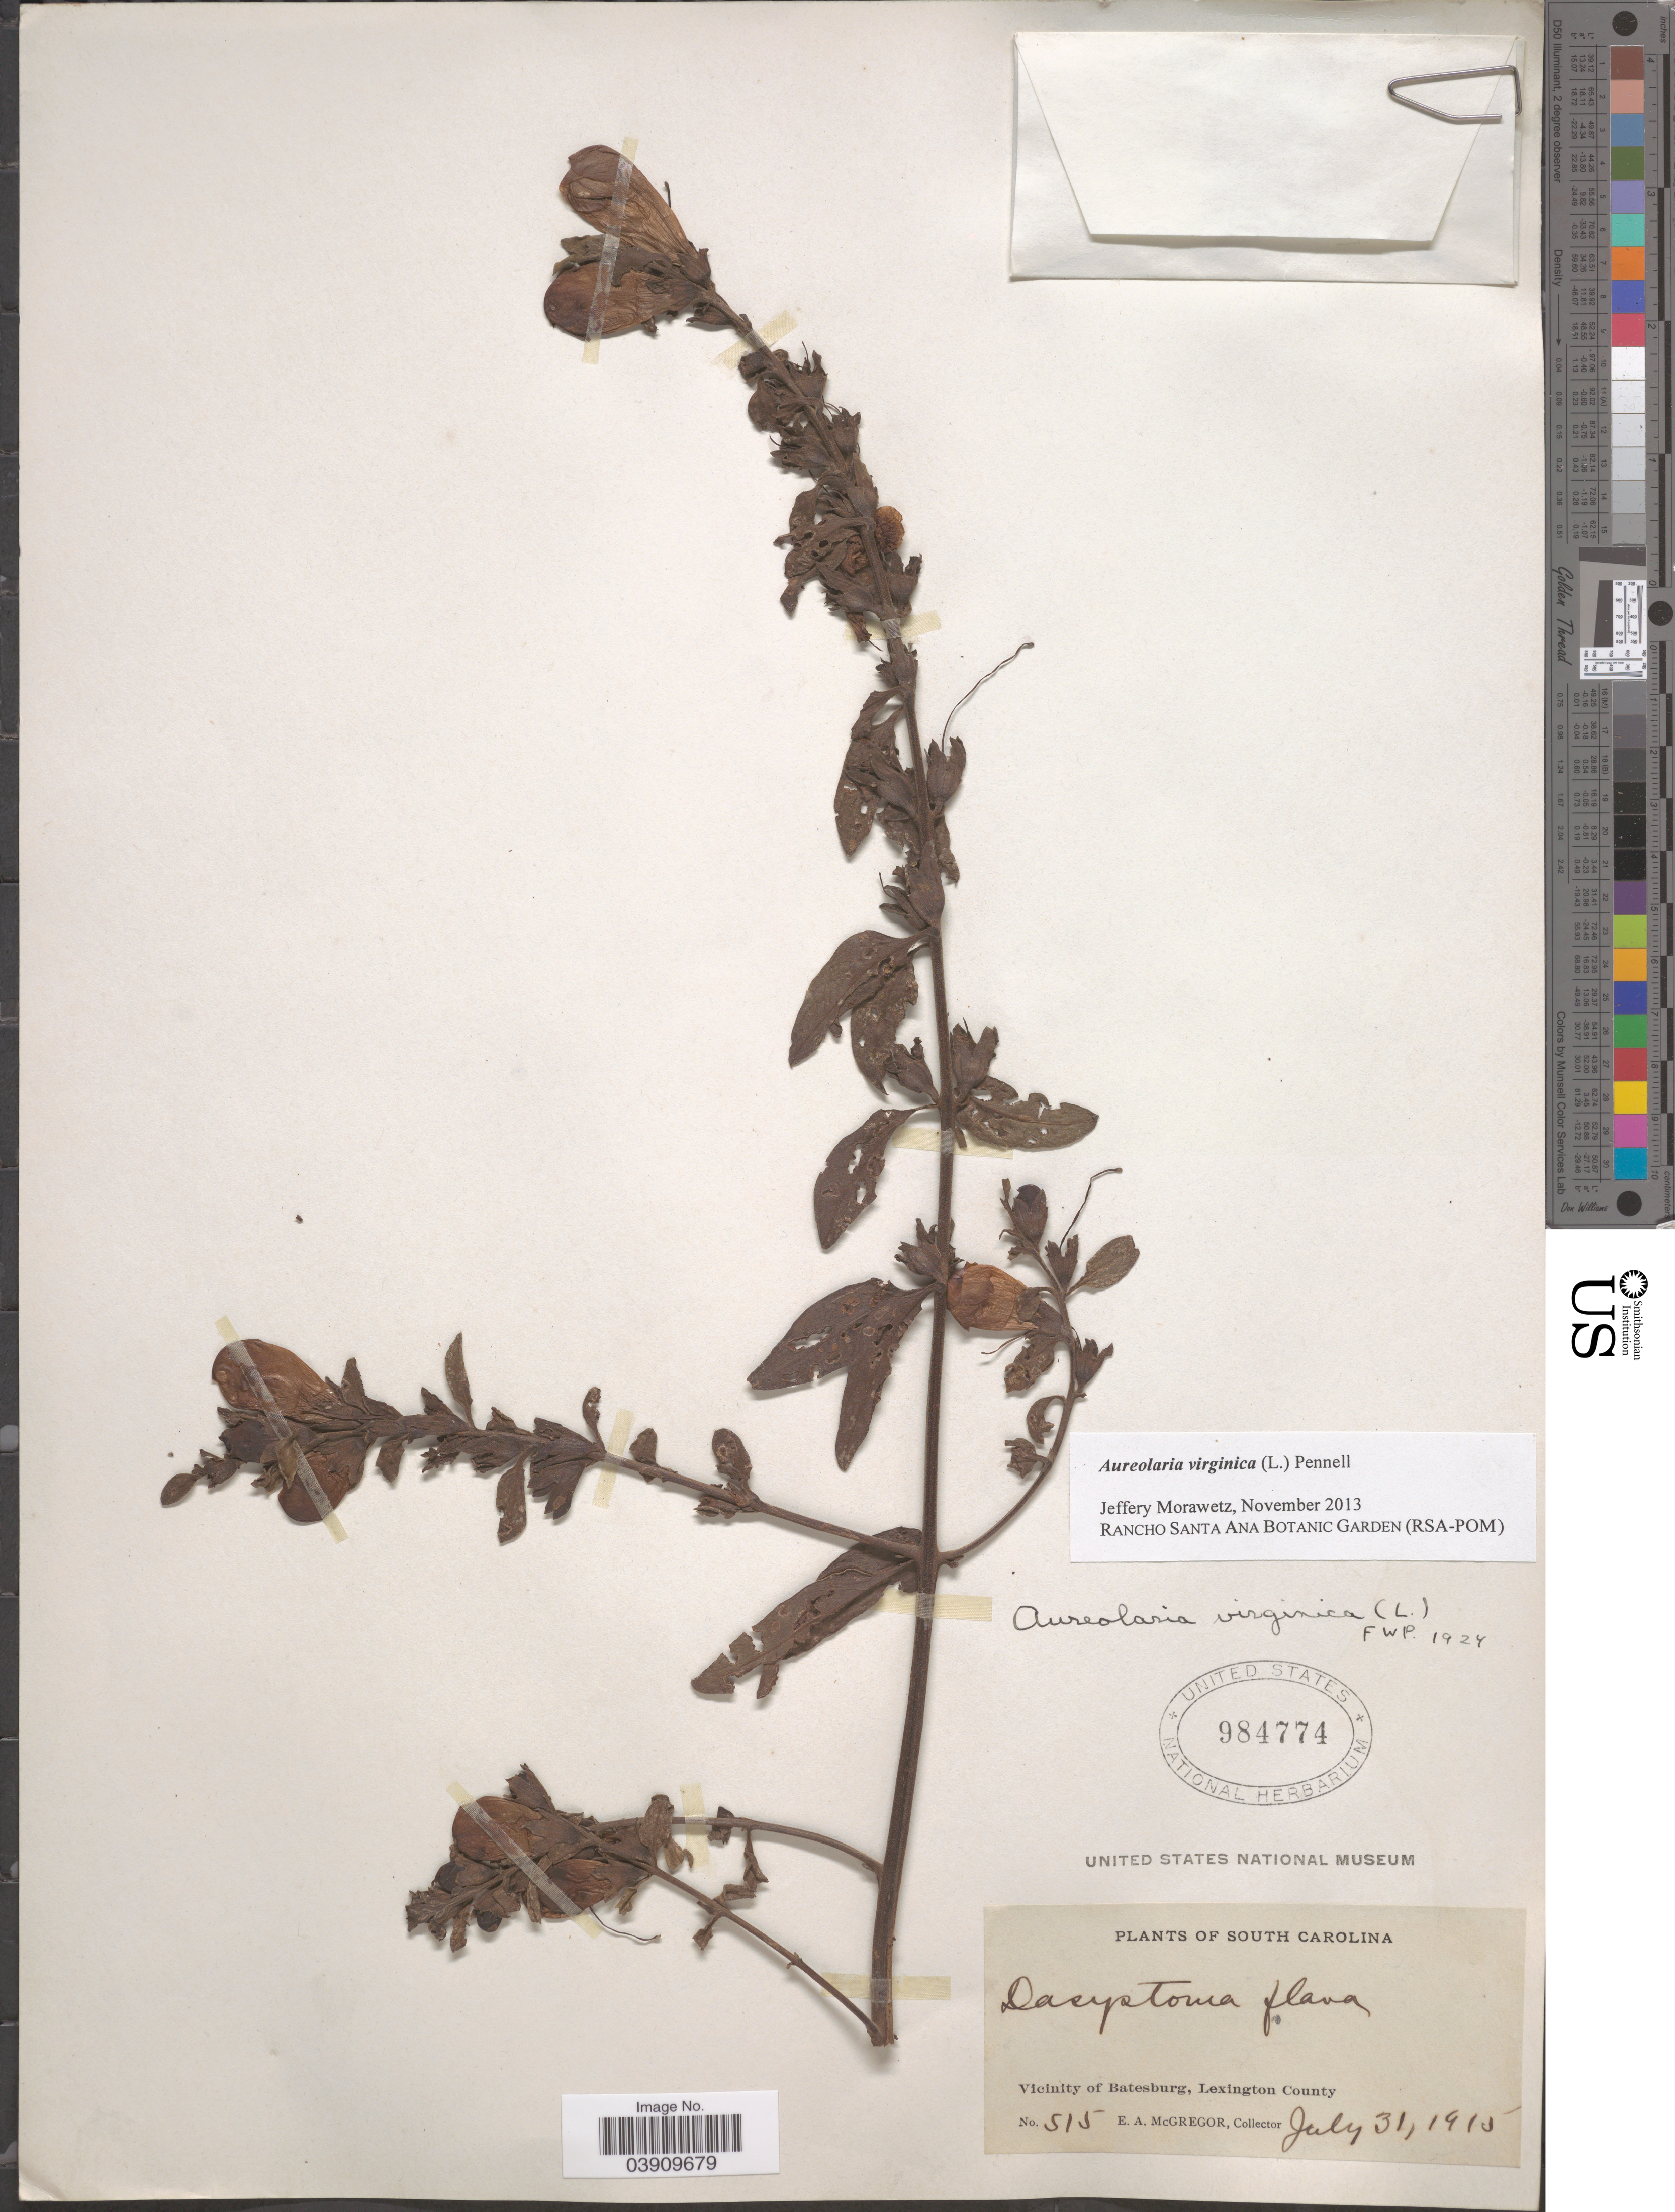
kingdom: Plantae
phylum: Tracheophyta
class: Magnoliopsida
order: Lamiales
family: Orobanchaceae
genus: Aureolaria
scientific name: Aureolaria virginica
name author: (L.) Pennell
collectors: E. A. McGregor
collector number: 515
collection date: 1915-07-31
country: United States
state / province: South Carolina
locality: Vicinity of Batesburg, Lexington County.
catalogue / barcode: US 984774